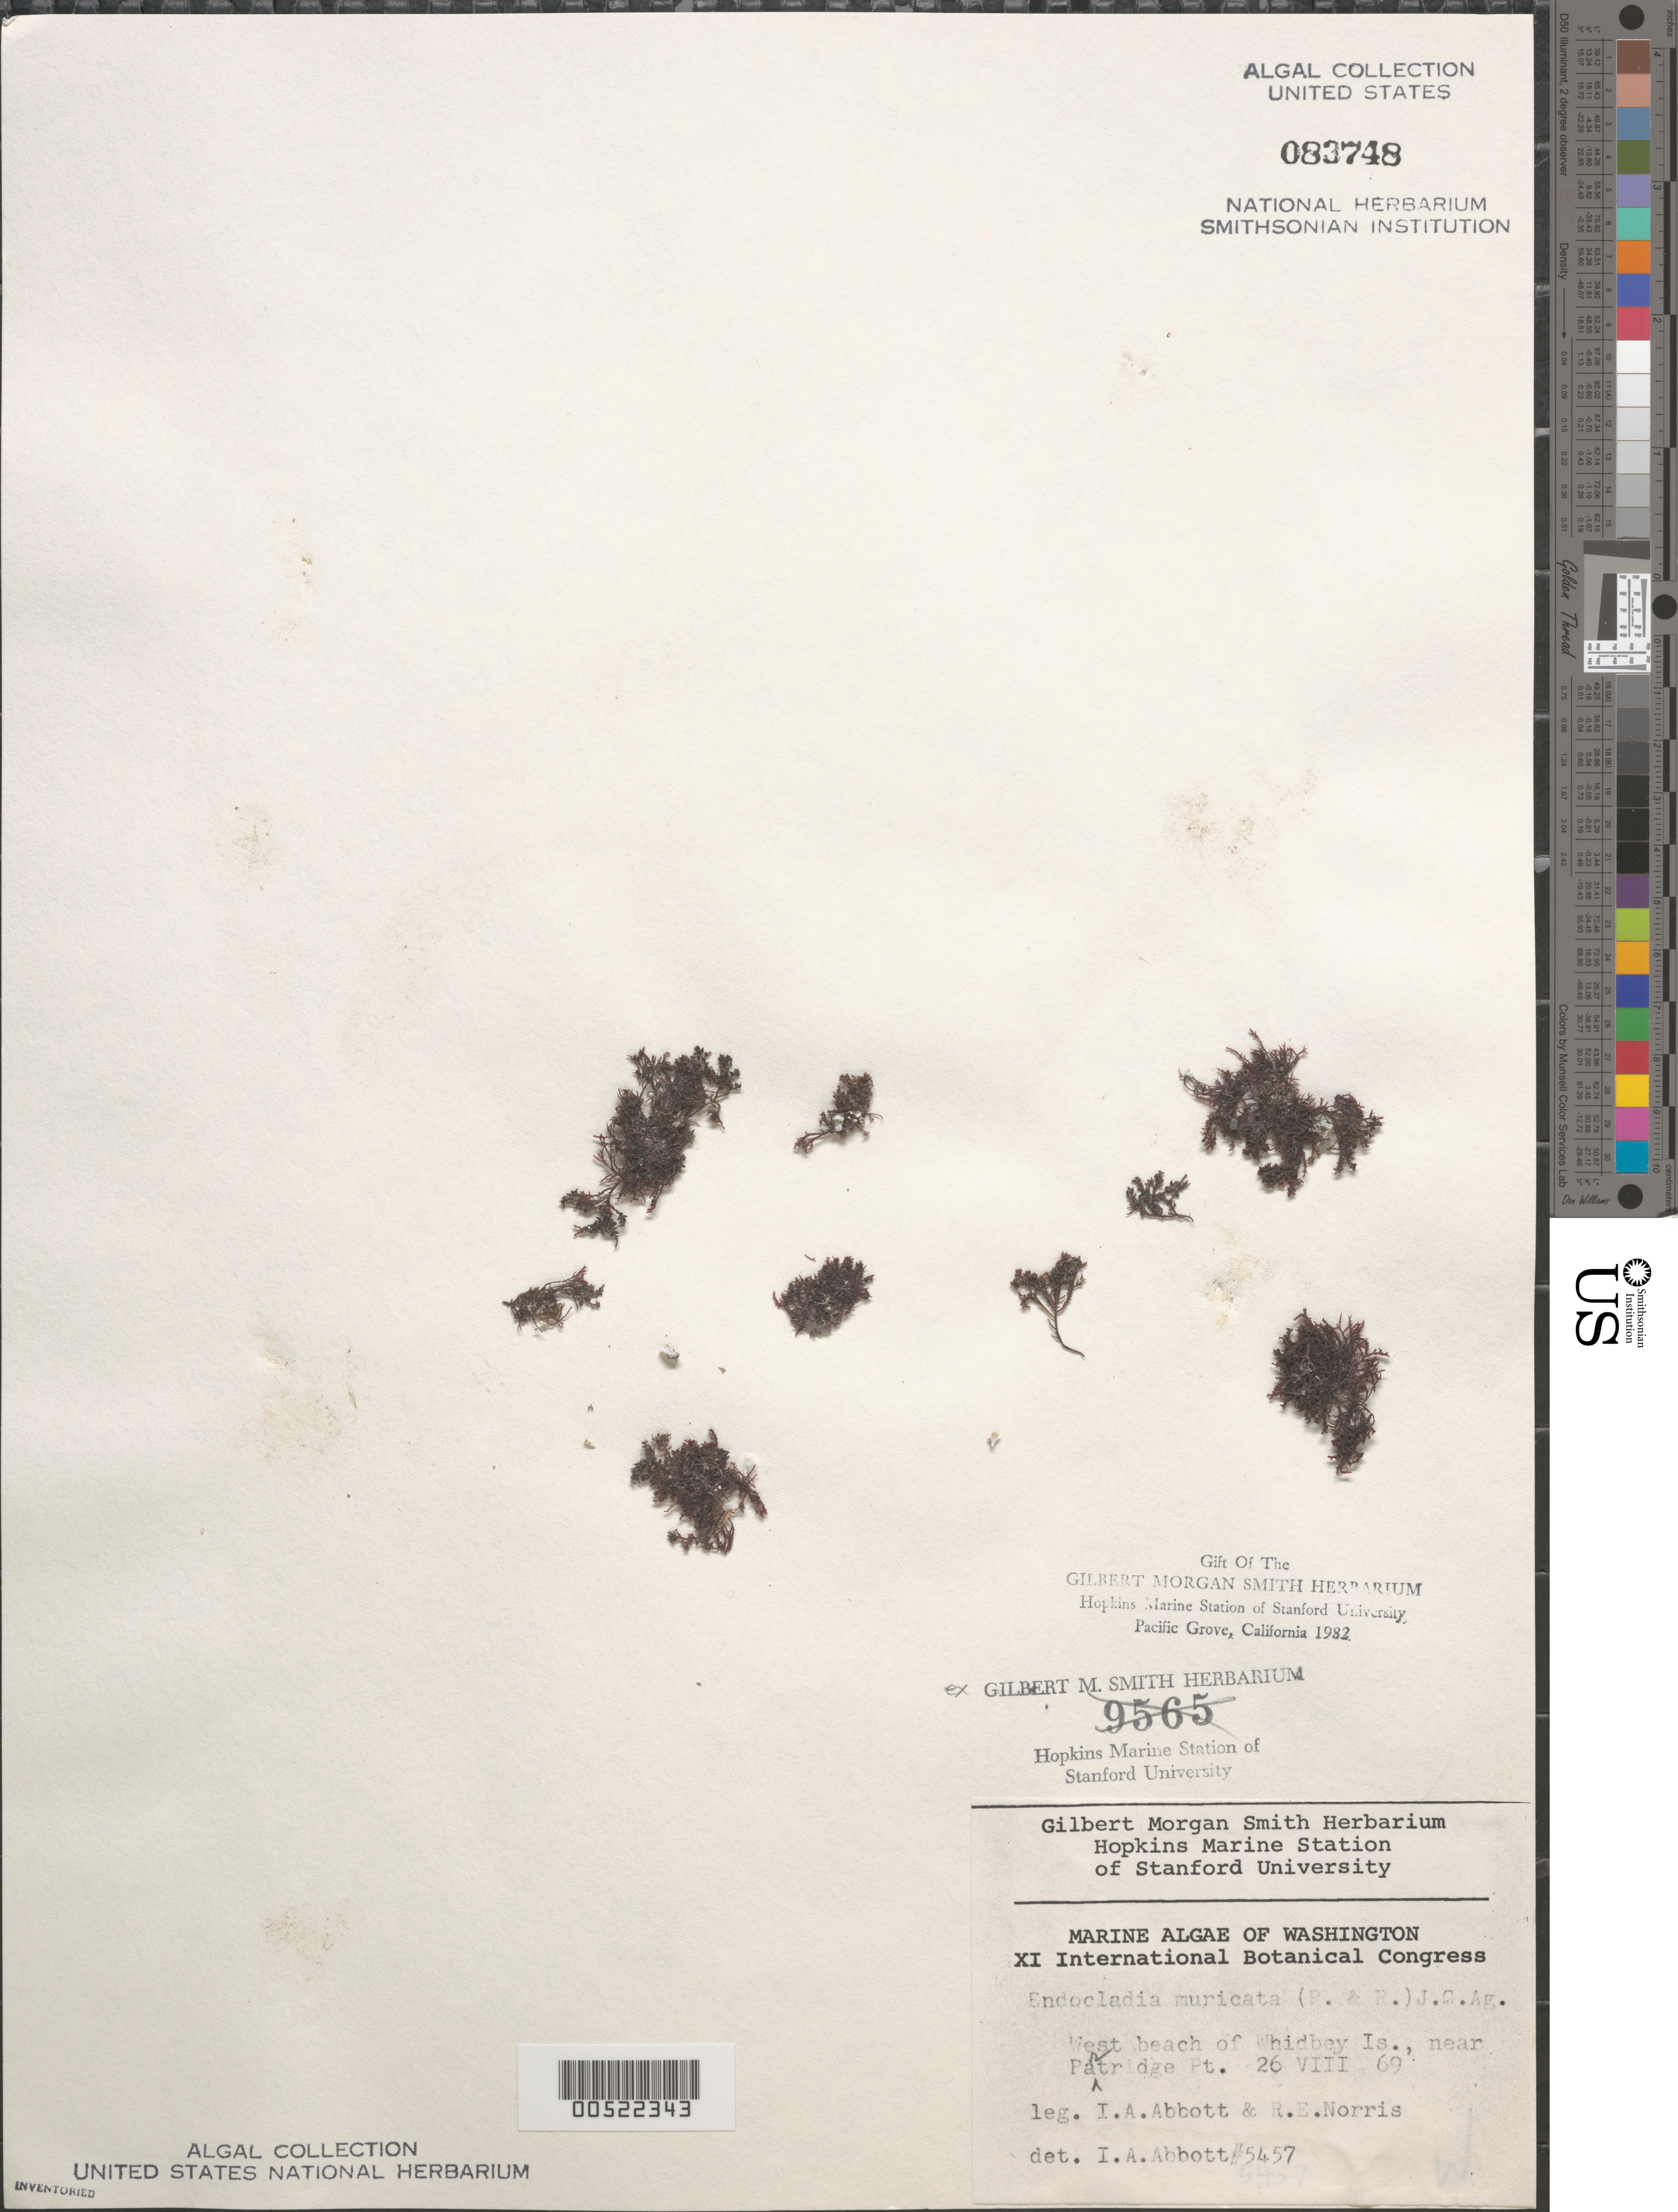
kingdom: Plantae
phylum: Rhodophyta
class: Florideophyceae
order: Gigartinales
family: Endocladiaceae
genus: Endocladia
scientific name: Endocladia muricata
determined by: Abbott, Isabella A.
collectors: I. A. Abbott & R. E. Norris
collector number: IAA 5457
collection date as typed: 26 Aug 1969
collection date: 1969-08-26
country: United States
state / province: Washington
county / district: Island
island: Whidbey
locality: West Beach near Partridge Point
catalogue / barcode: US 83748